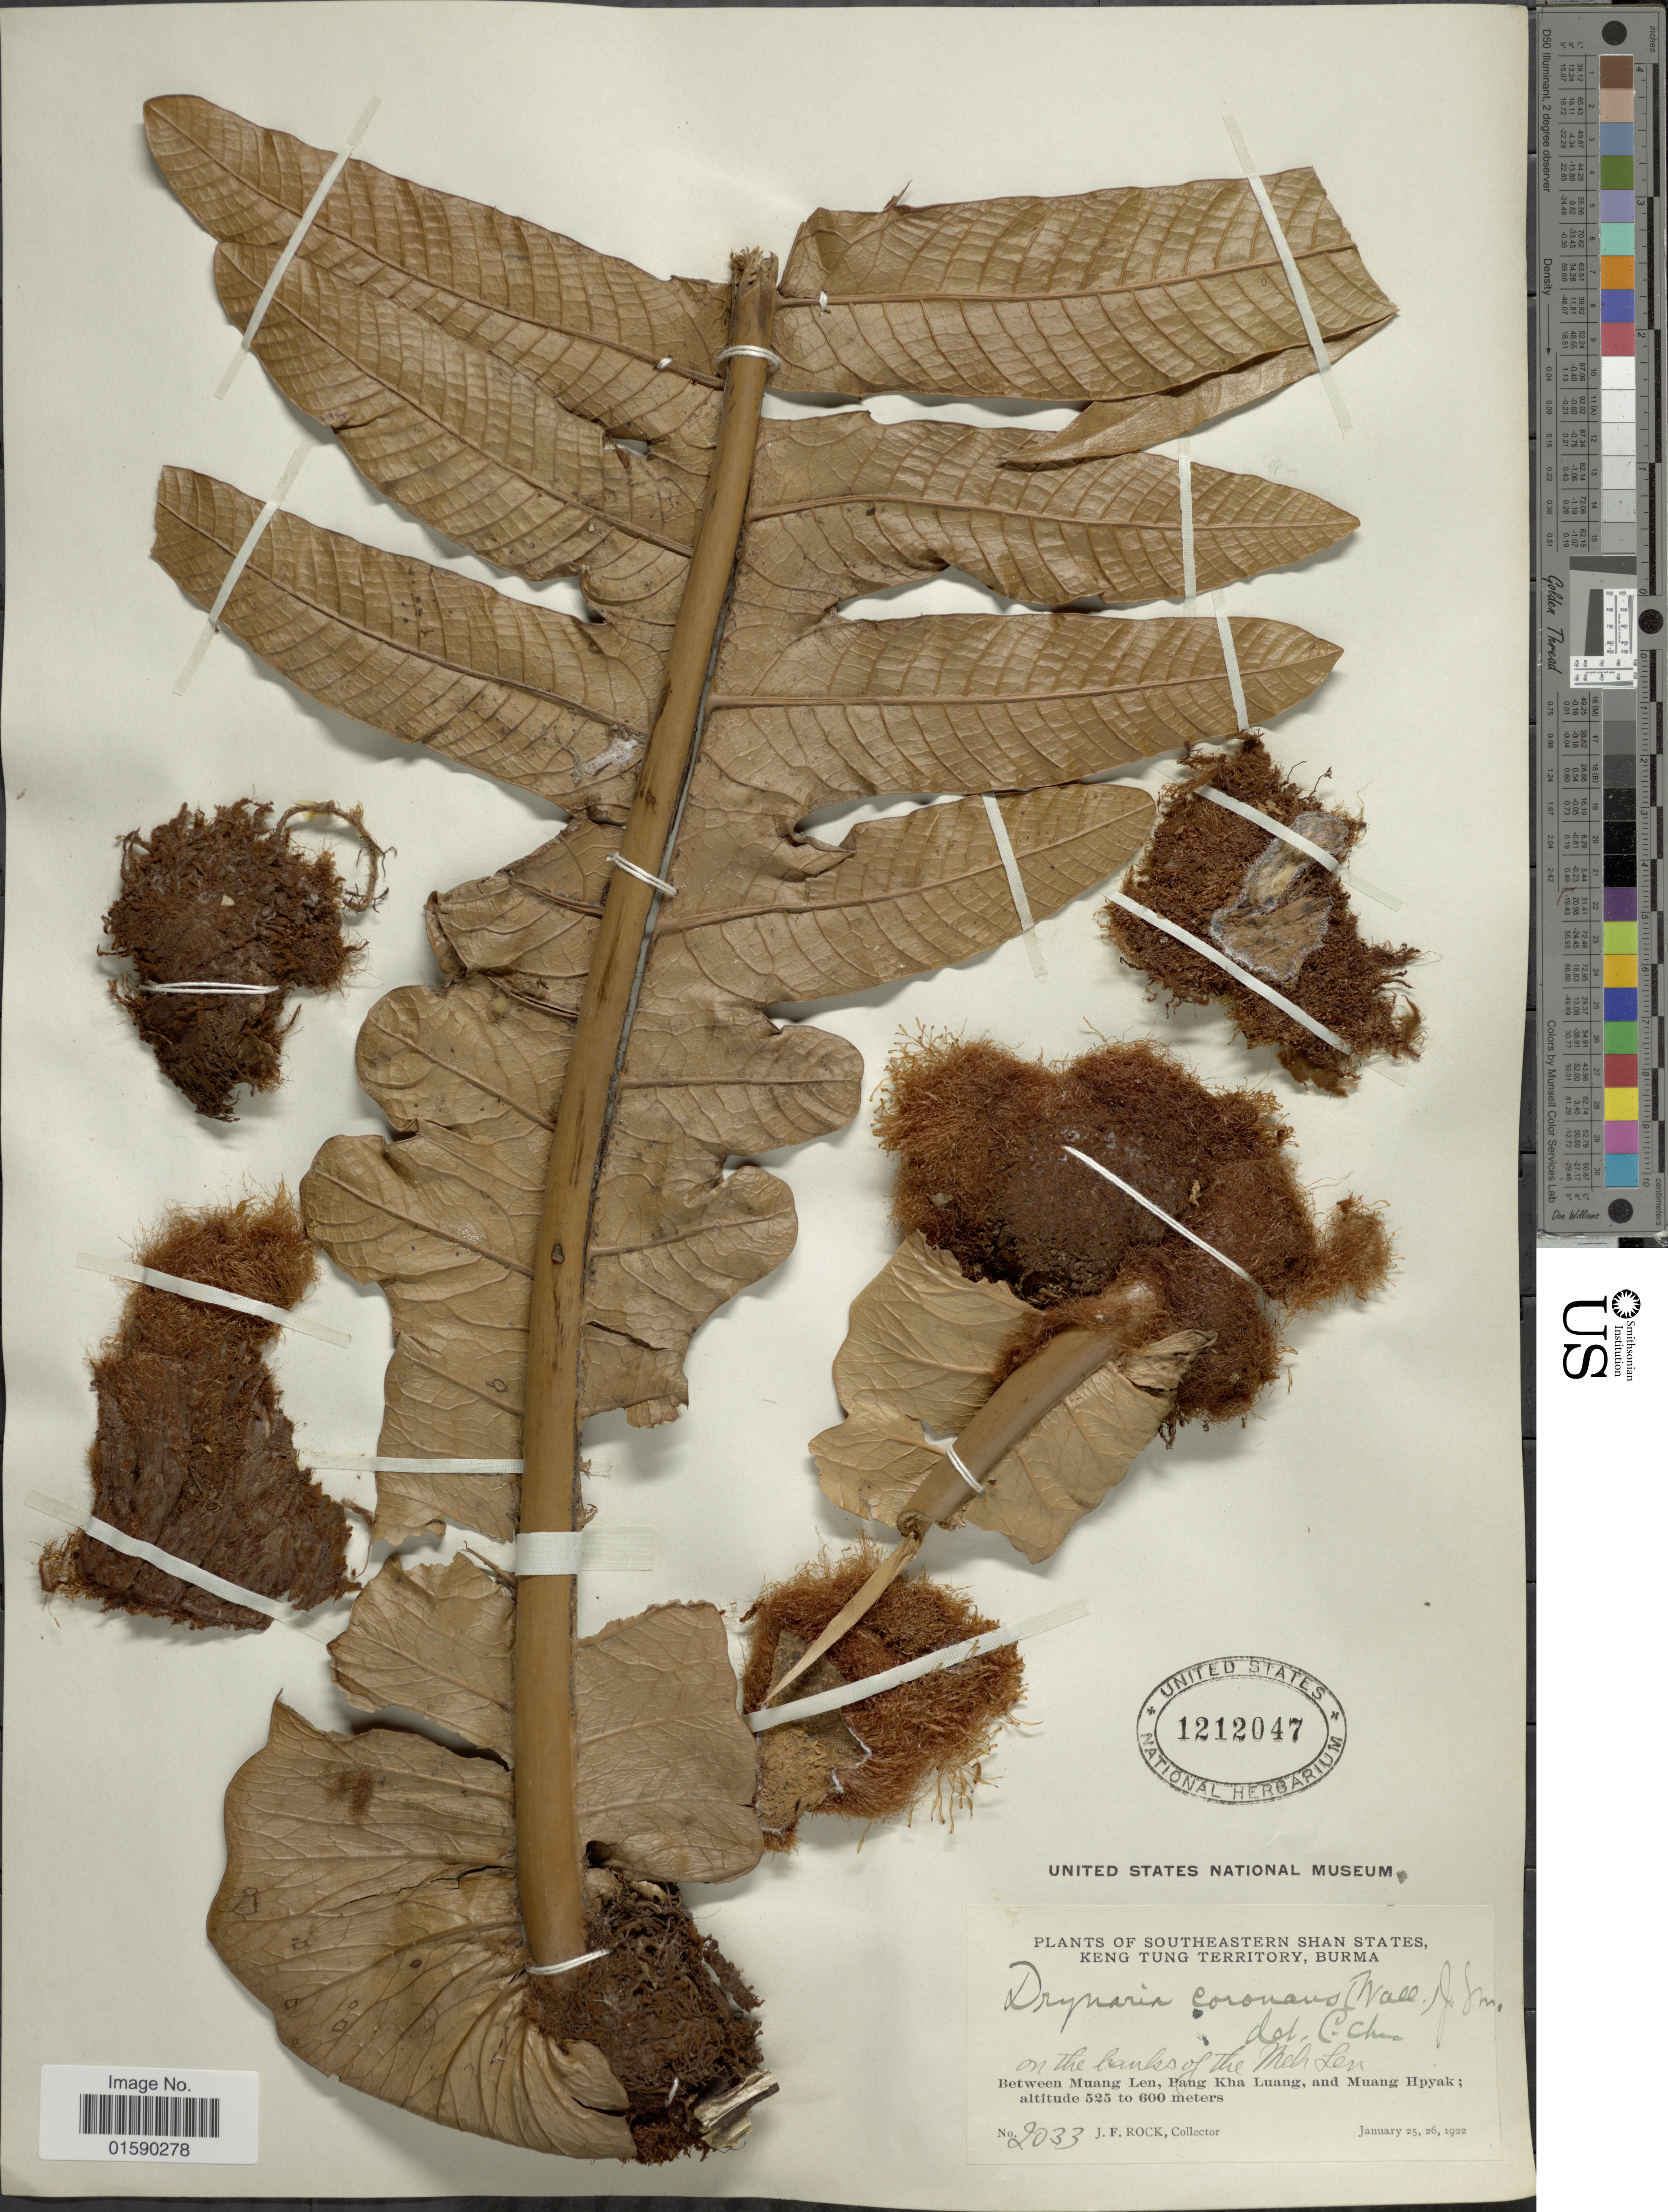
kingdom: Plantae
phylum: Tracheophyta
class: Polypodiopsida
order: Polypodiales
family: Polypodiaceae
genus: Aglaomorpha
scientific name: Aglaomorpha coronans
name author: (Wall. ex Mett.) Copel.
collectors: J. Rock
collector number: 2033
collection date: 1922-01-25/1922-01-26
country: Myanmar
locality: On the banks of the Meh Len, Southeastern Shan States, Keng Tung Territory, Burma. Between Muang Len, Pang Kha Luang, and Muang Hpyak.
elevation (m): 525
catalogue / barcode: US 1212047